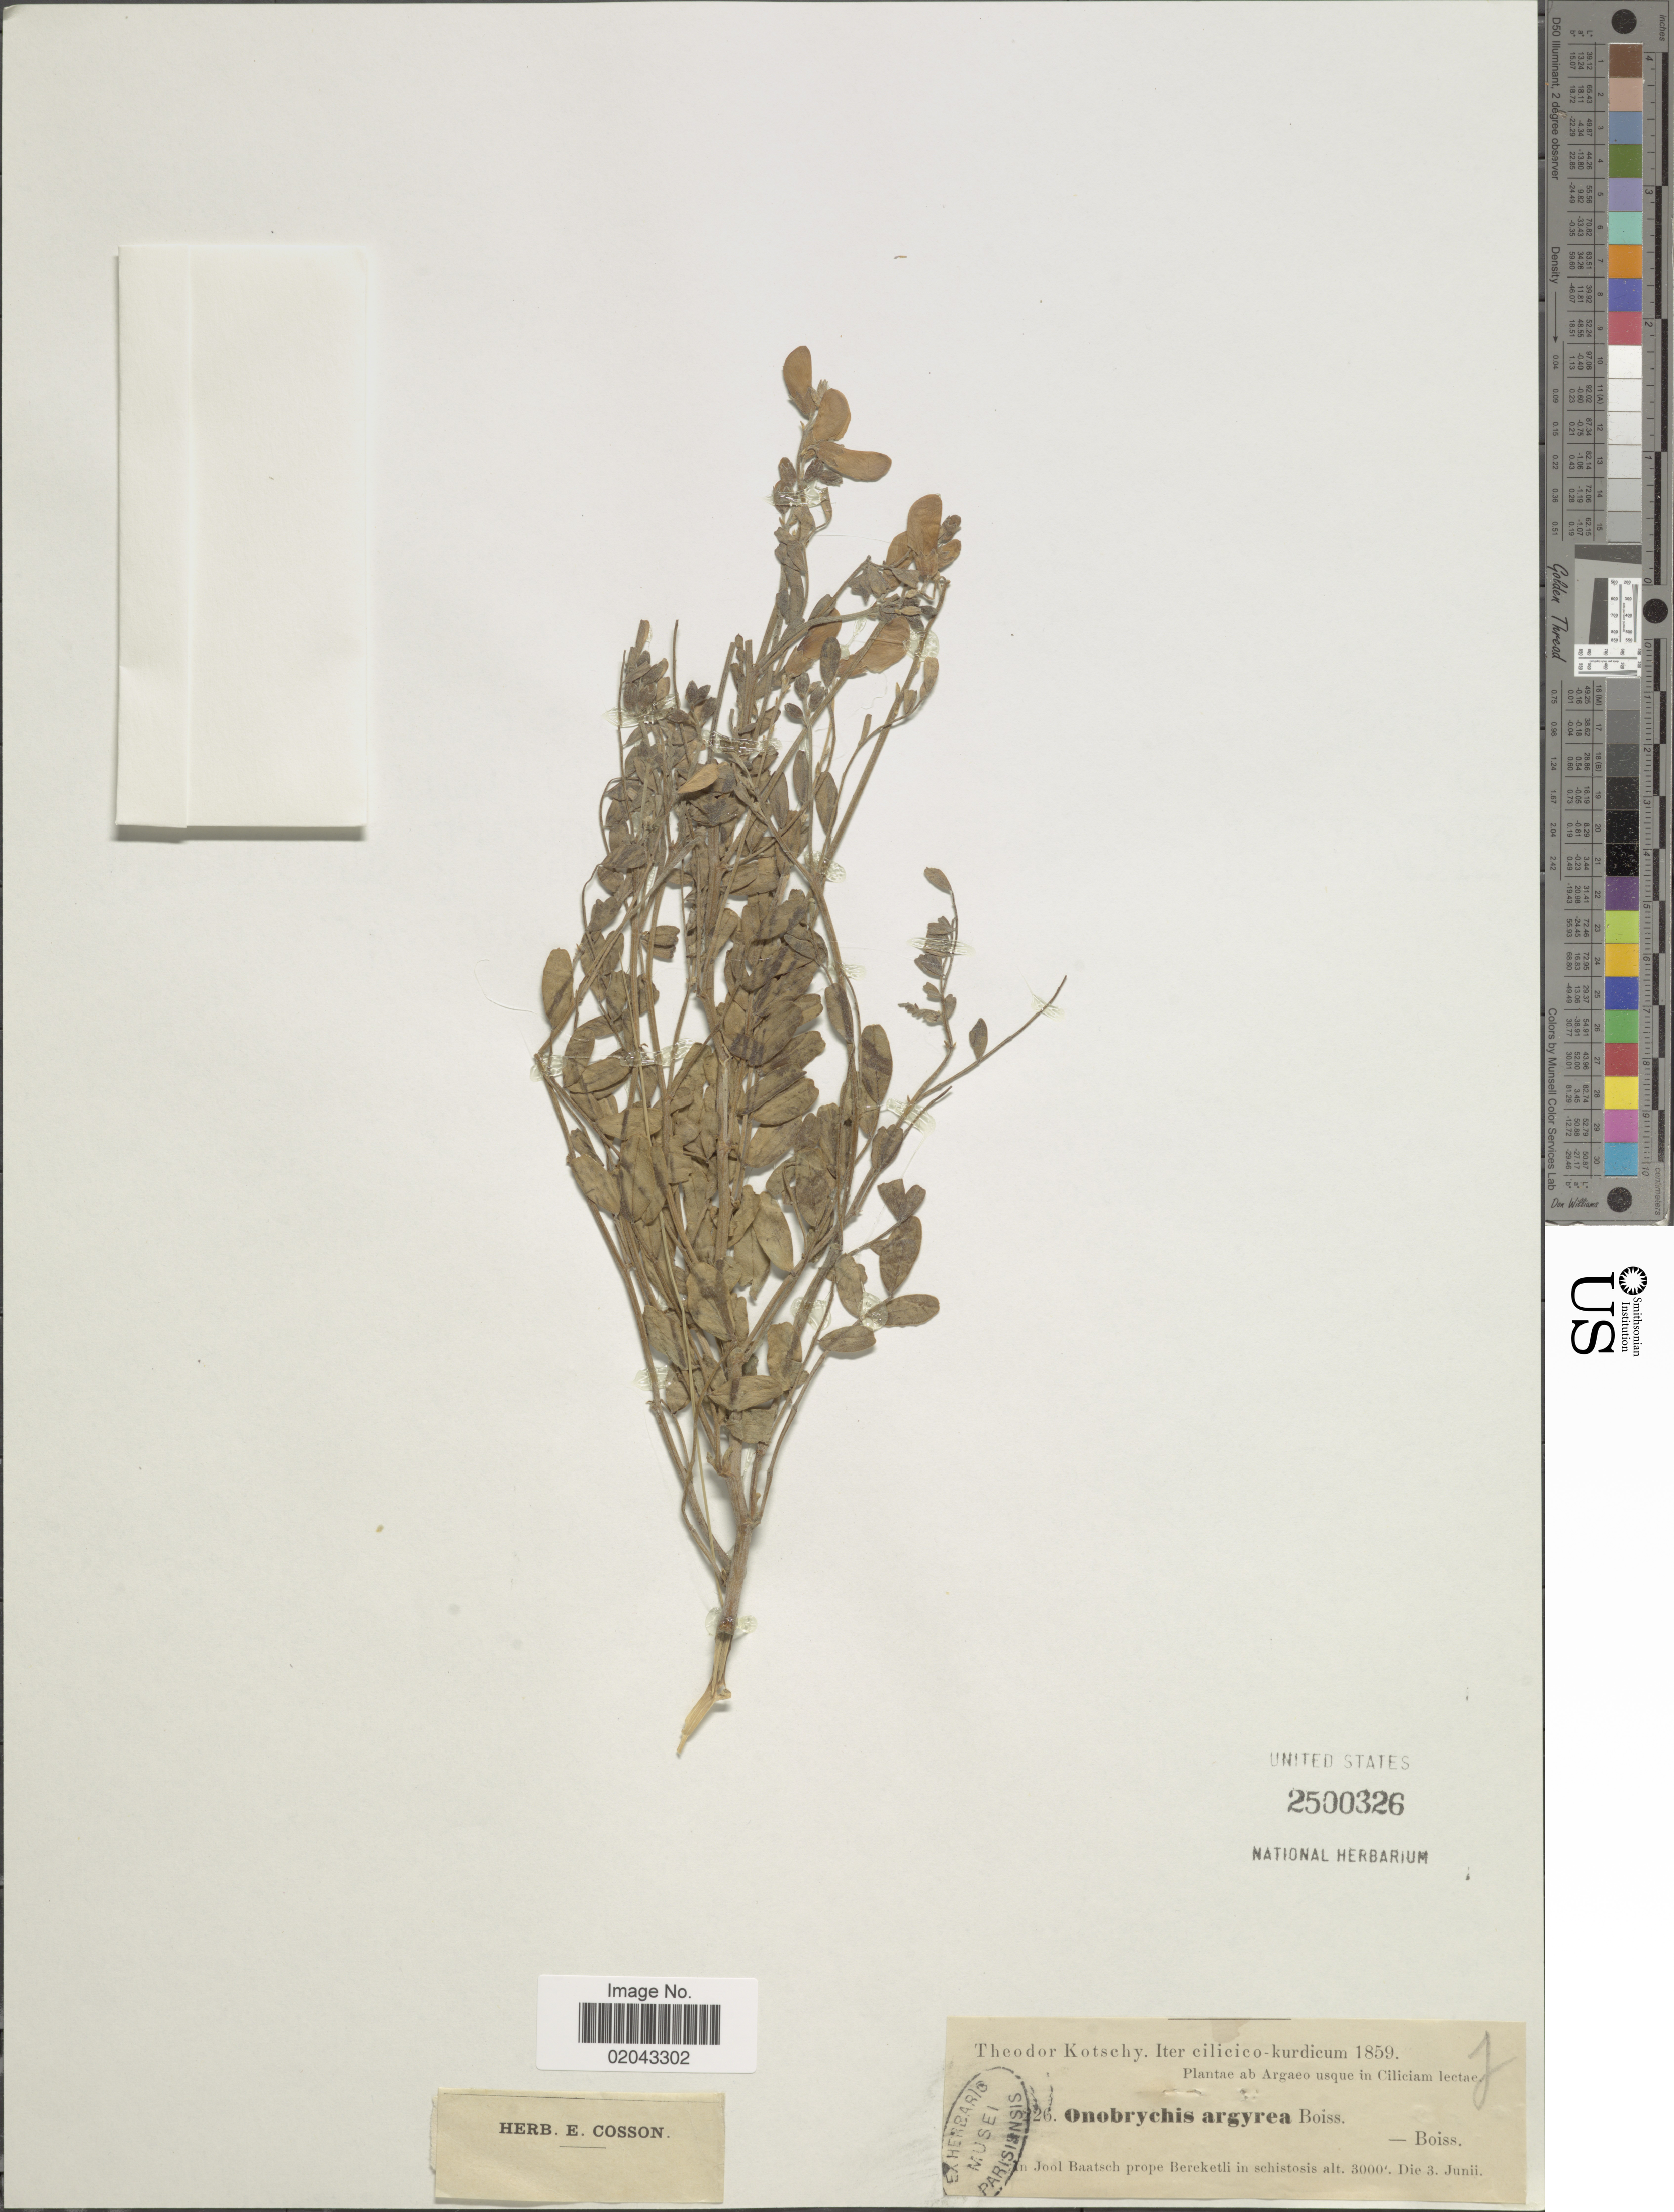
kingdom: Plantae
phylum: Tracheophyta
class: Magnoliopsida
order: Fabales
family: Fabaceae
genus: Onobrychis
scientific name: Onobrychis argyrea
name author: Boiss.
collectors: K. G. Kotschy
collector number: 226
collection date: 1859-06-03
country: Turkey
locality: Ab Argaeo usque in Ciliciam lectae. In Jool Baatch Prope Bereketli in schistosis.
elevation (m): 914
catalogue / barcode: US 2500326